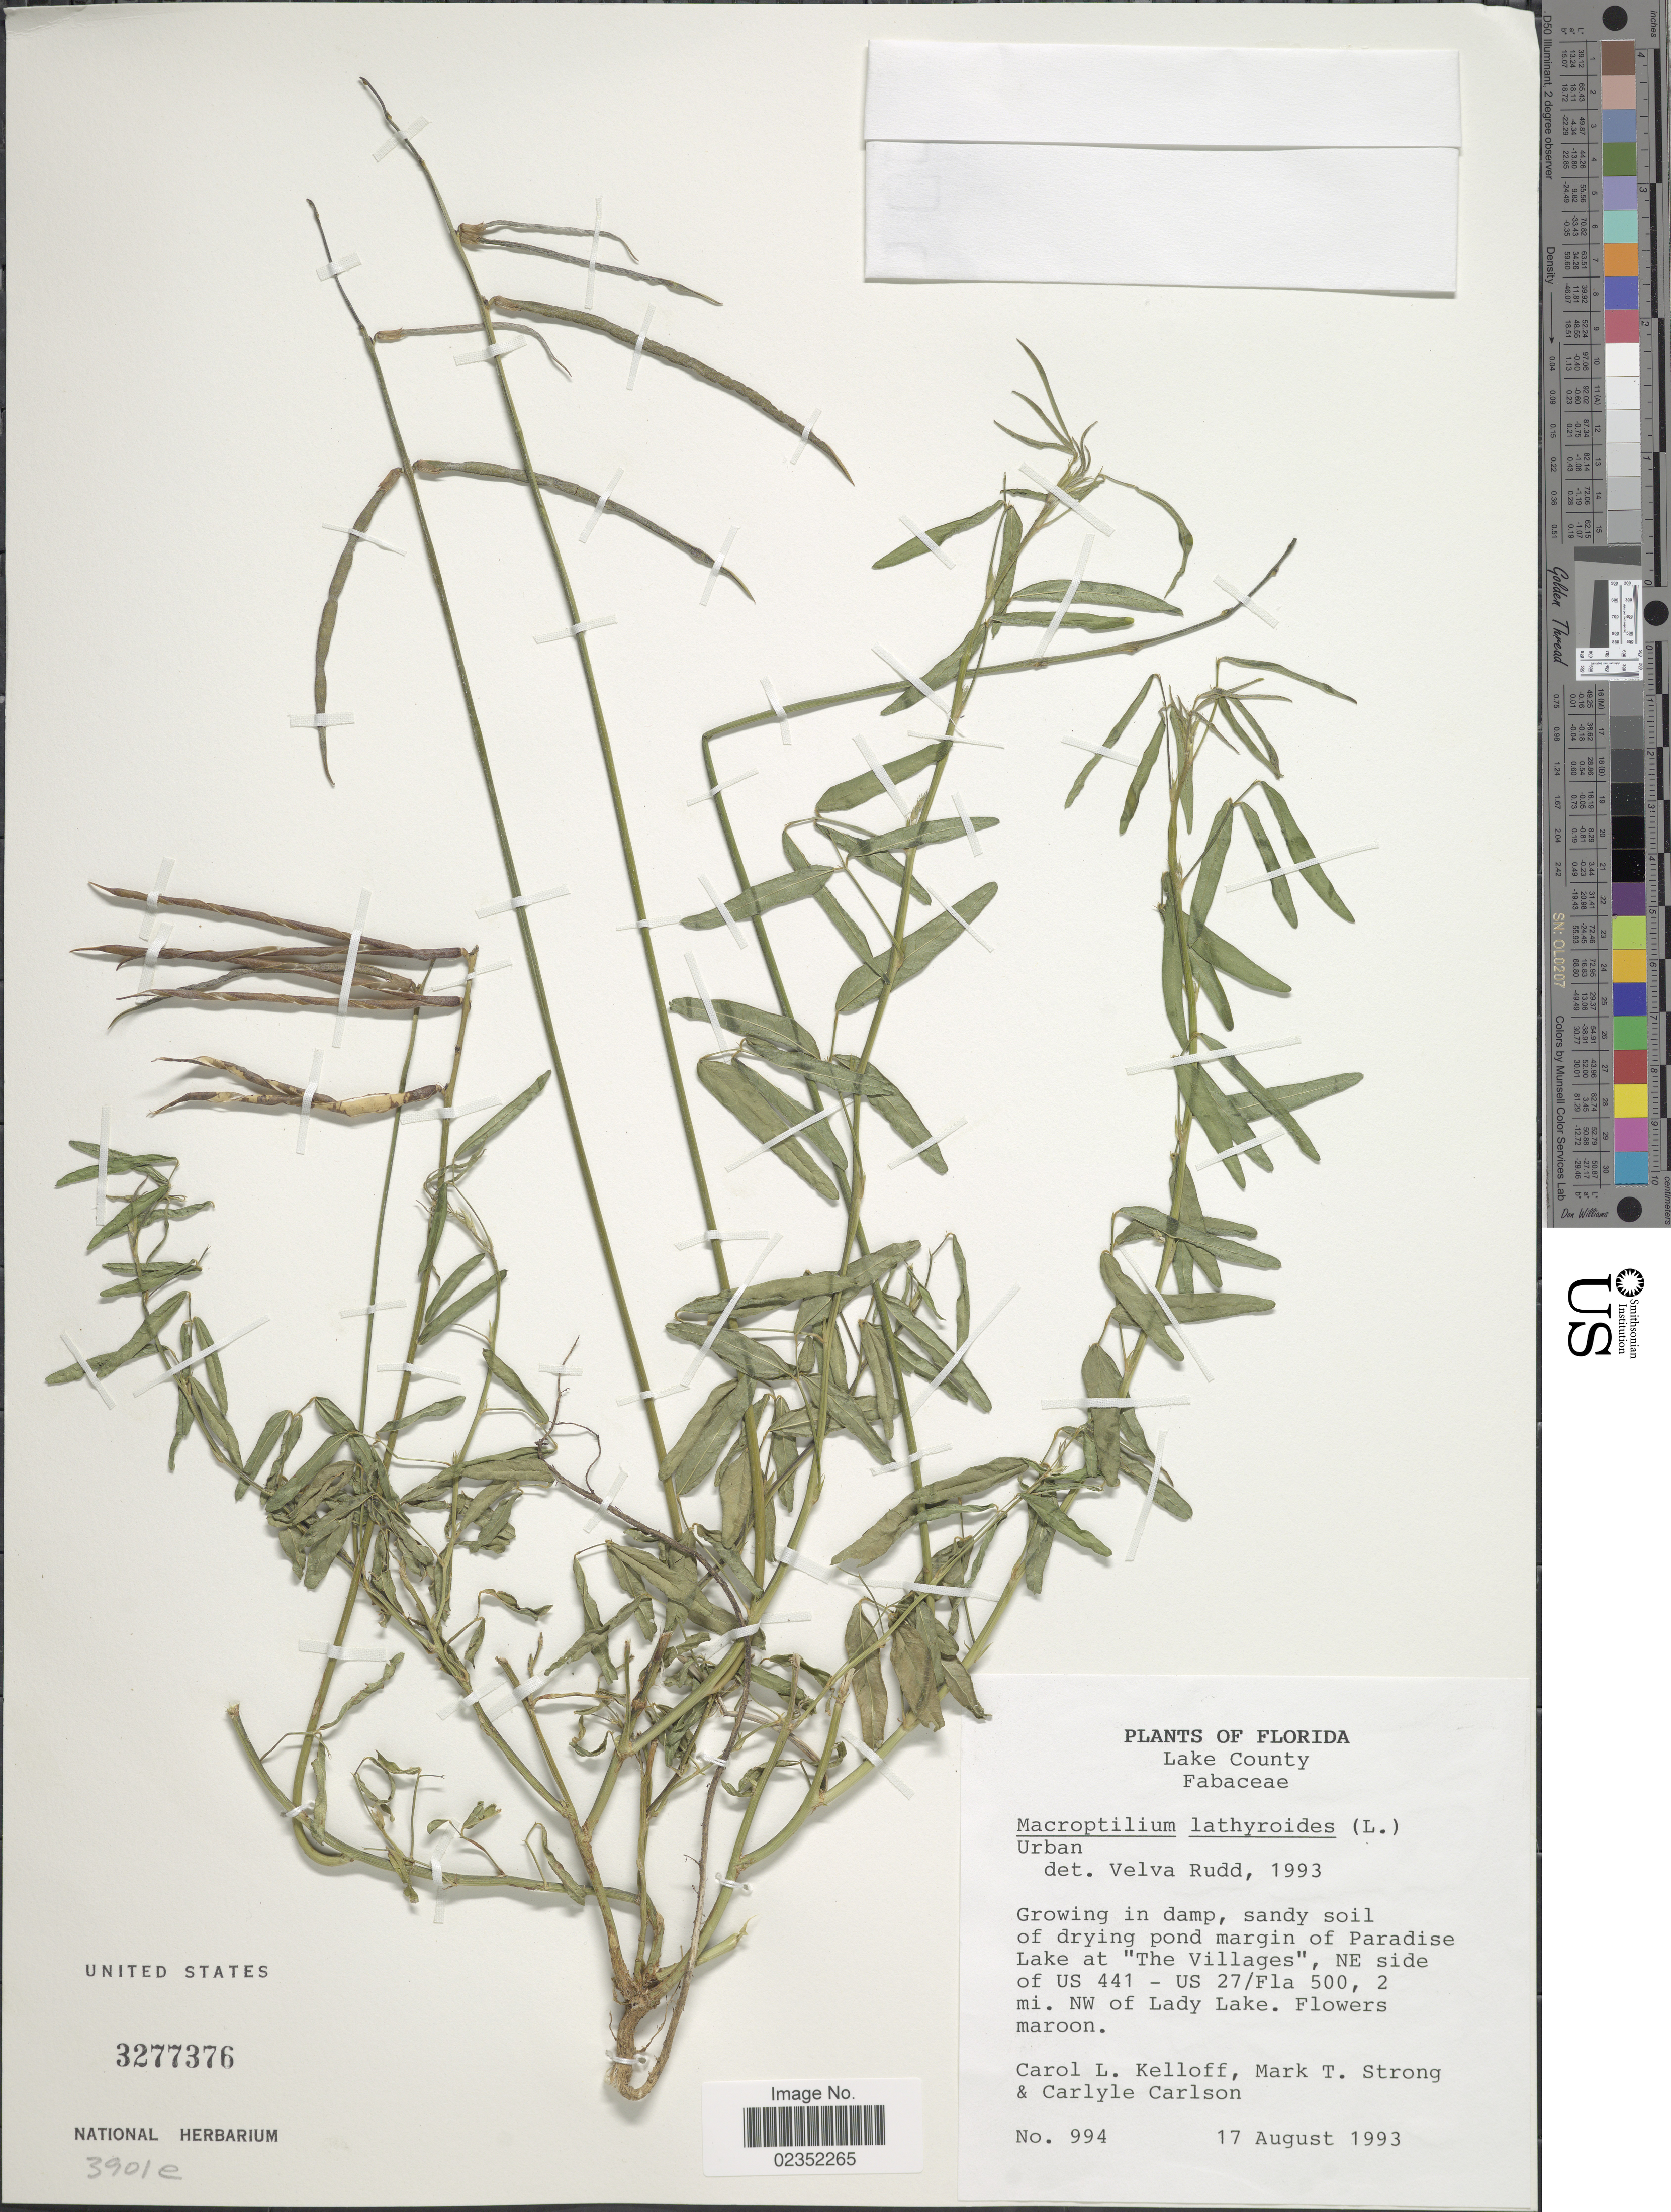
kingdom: Plantae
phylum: Tracheophyta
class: Magnoliopsida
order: Fabales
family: Fabaceae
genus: Macroptilium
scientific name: Macroptilium lathyroides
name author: (L.) Urb.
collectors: C. L. Kelloff, M. T. Strong & C. Carlson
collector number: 994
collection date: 1993-08-17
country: United States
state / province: Florida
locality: Lake County. Growing in damp, sandy soil of drying pond margin of Paradise Lake at "The Villages", NE side of US 441 - US 27/Fla 500, 2 mi. NW of Lady Lake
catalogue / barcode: US 3277376